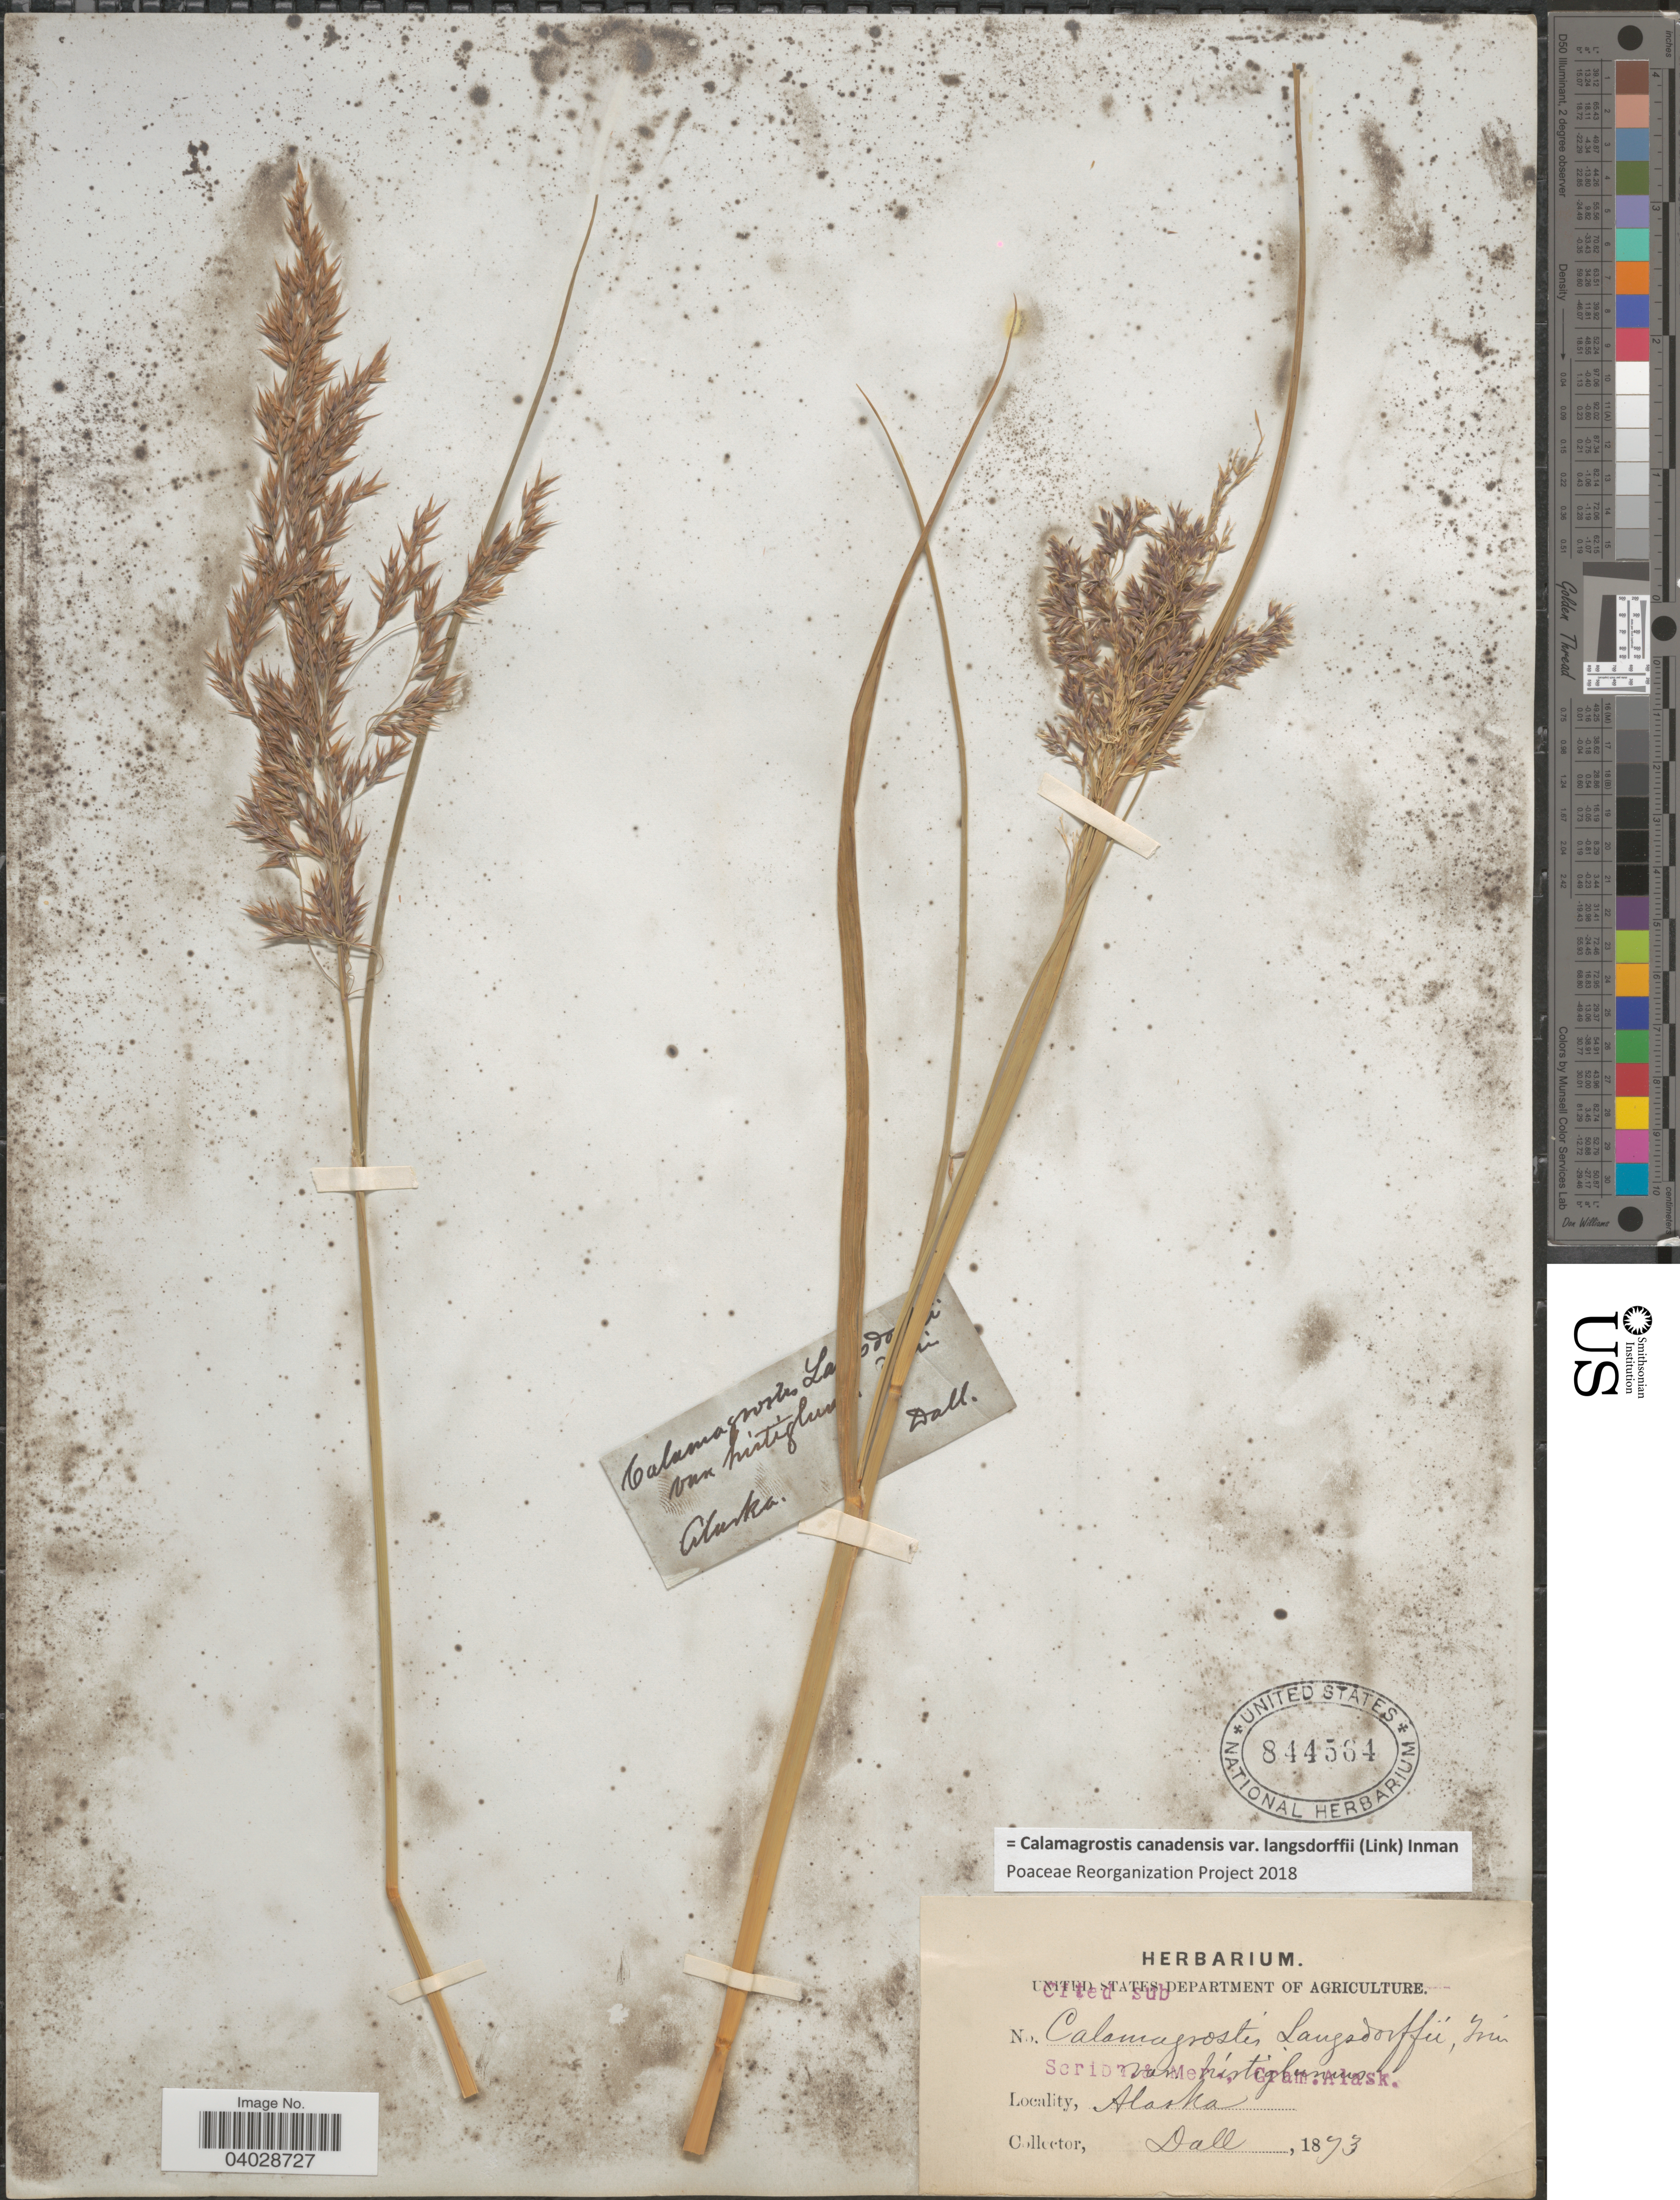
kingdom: Plantae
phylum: Tracheophyta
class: Liliopsida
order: Poales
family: Poaceae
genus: Calamagrostis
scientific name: Calamagrostis canadensis var. langsdorffii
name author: (Link) Inman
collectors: -. Dall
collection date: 1873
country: United States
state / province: Alaska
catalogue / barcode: US 844564